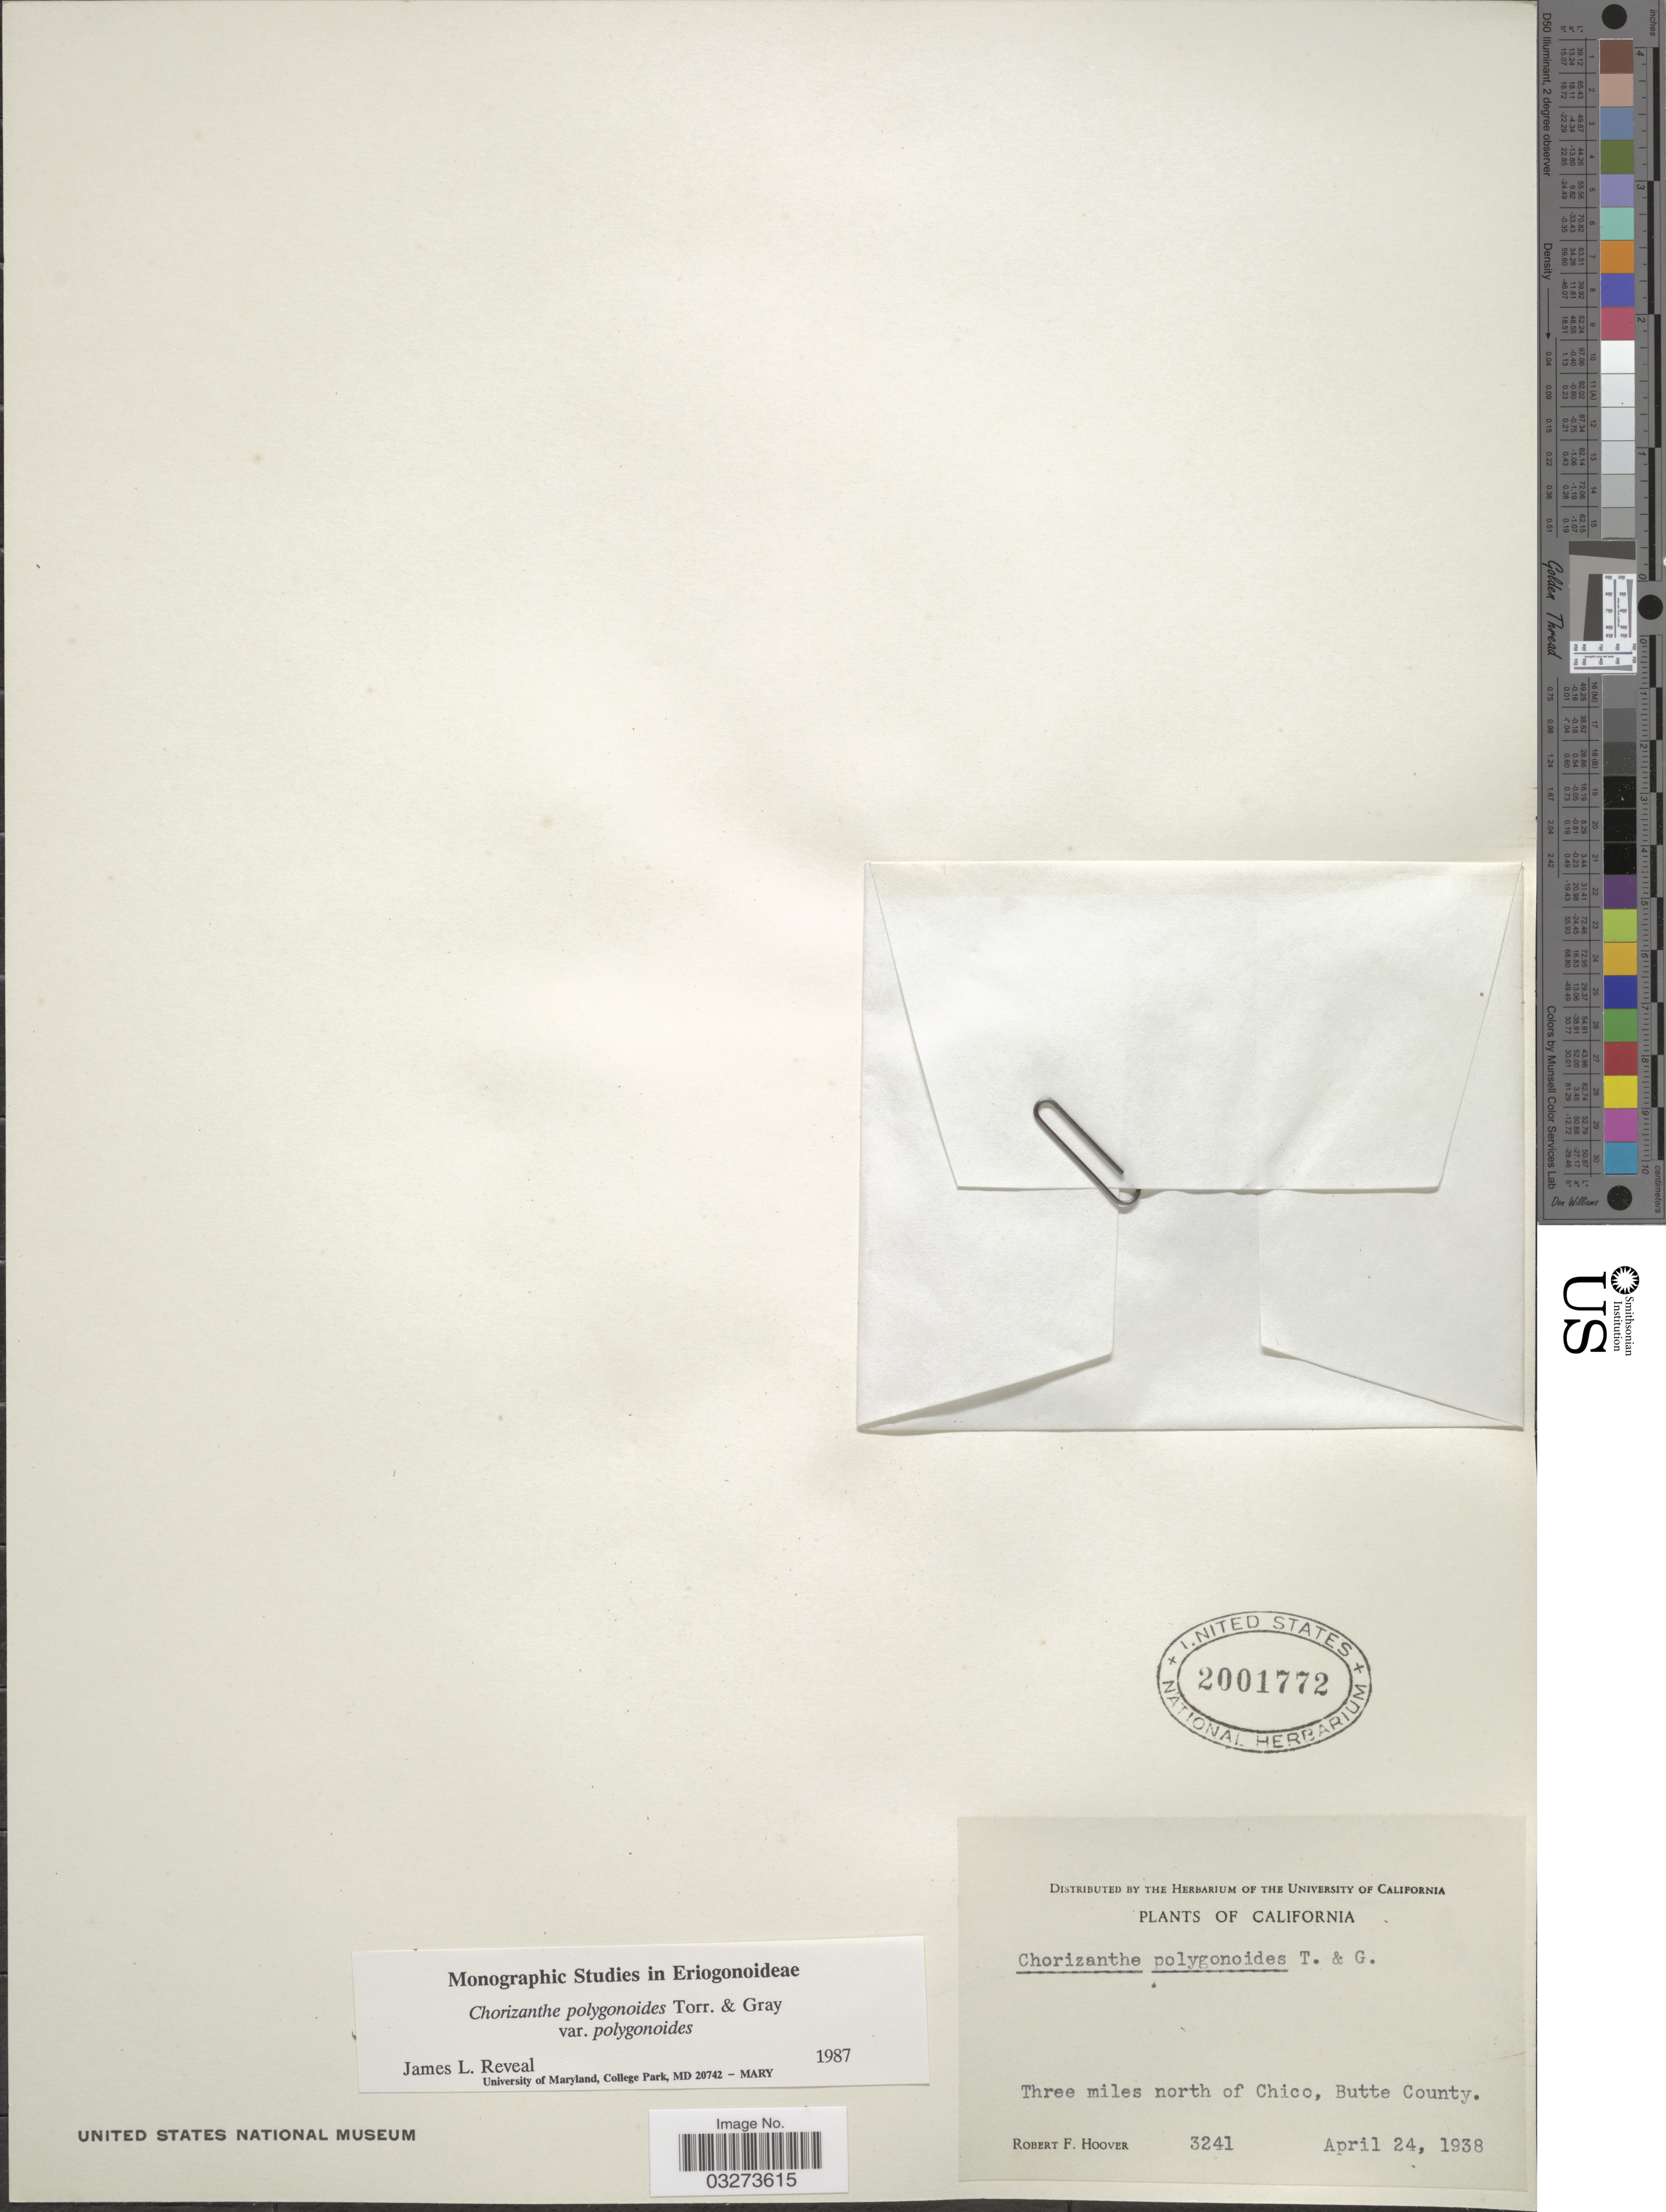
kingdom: Plantae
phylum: Tracheophyta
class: Magnoliopsida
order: Caryophyllales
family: Polygonaceae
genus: Chorizanthe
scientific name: Chorizanthe polygonoides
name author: Torr. & A. Gray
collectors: R. F. Hoover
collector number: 3241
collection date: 1938-04-24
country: United States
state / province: California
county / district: Butte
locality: Three miles north of Chico, Butte County.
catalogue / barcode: US 2001772